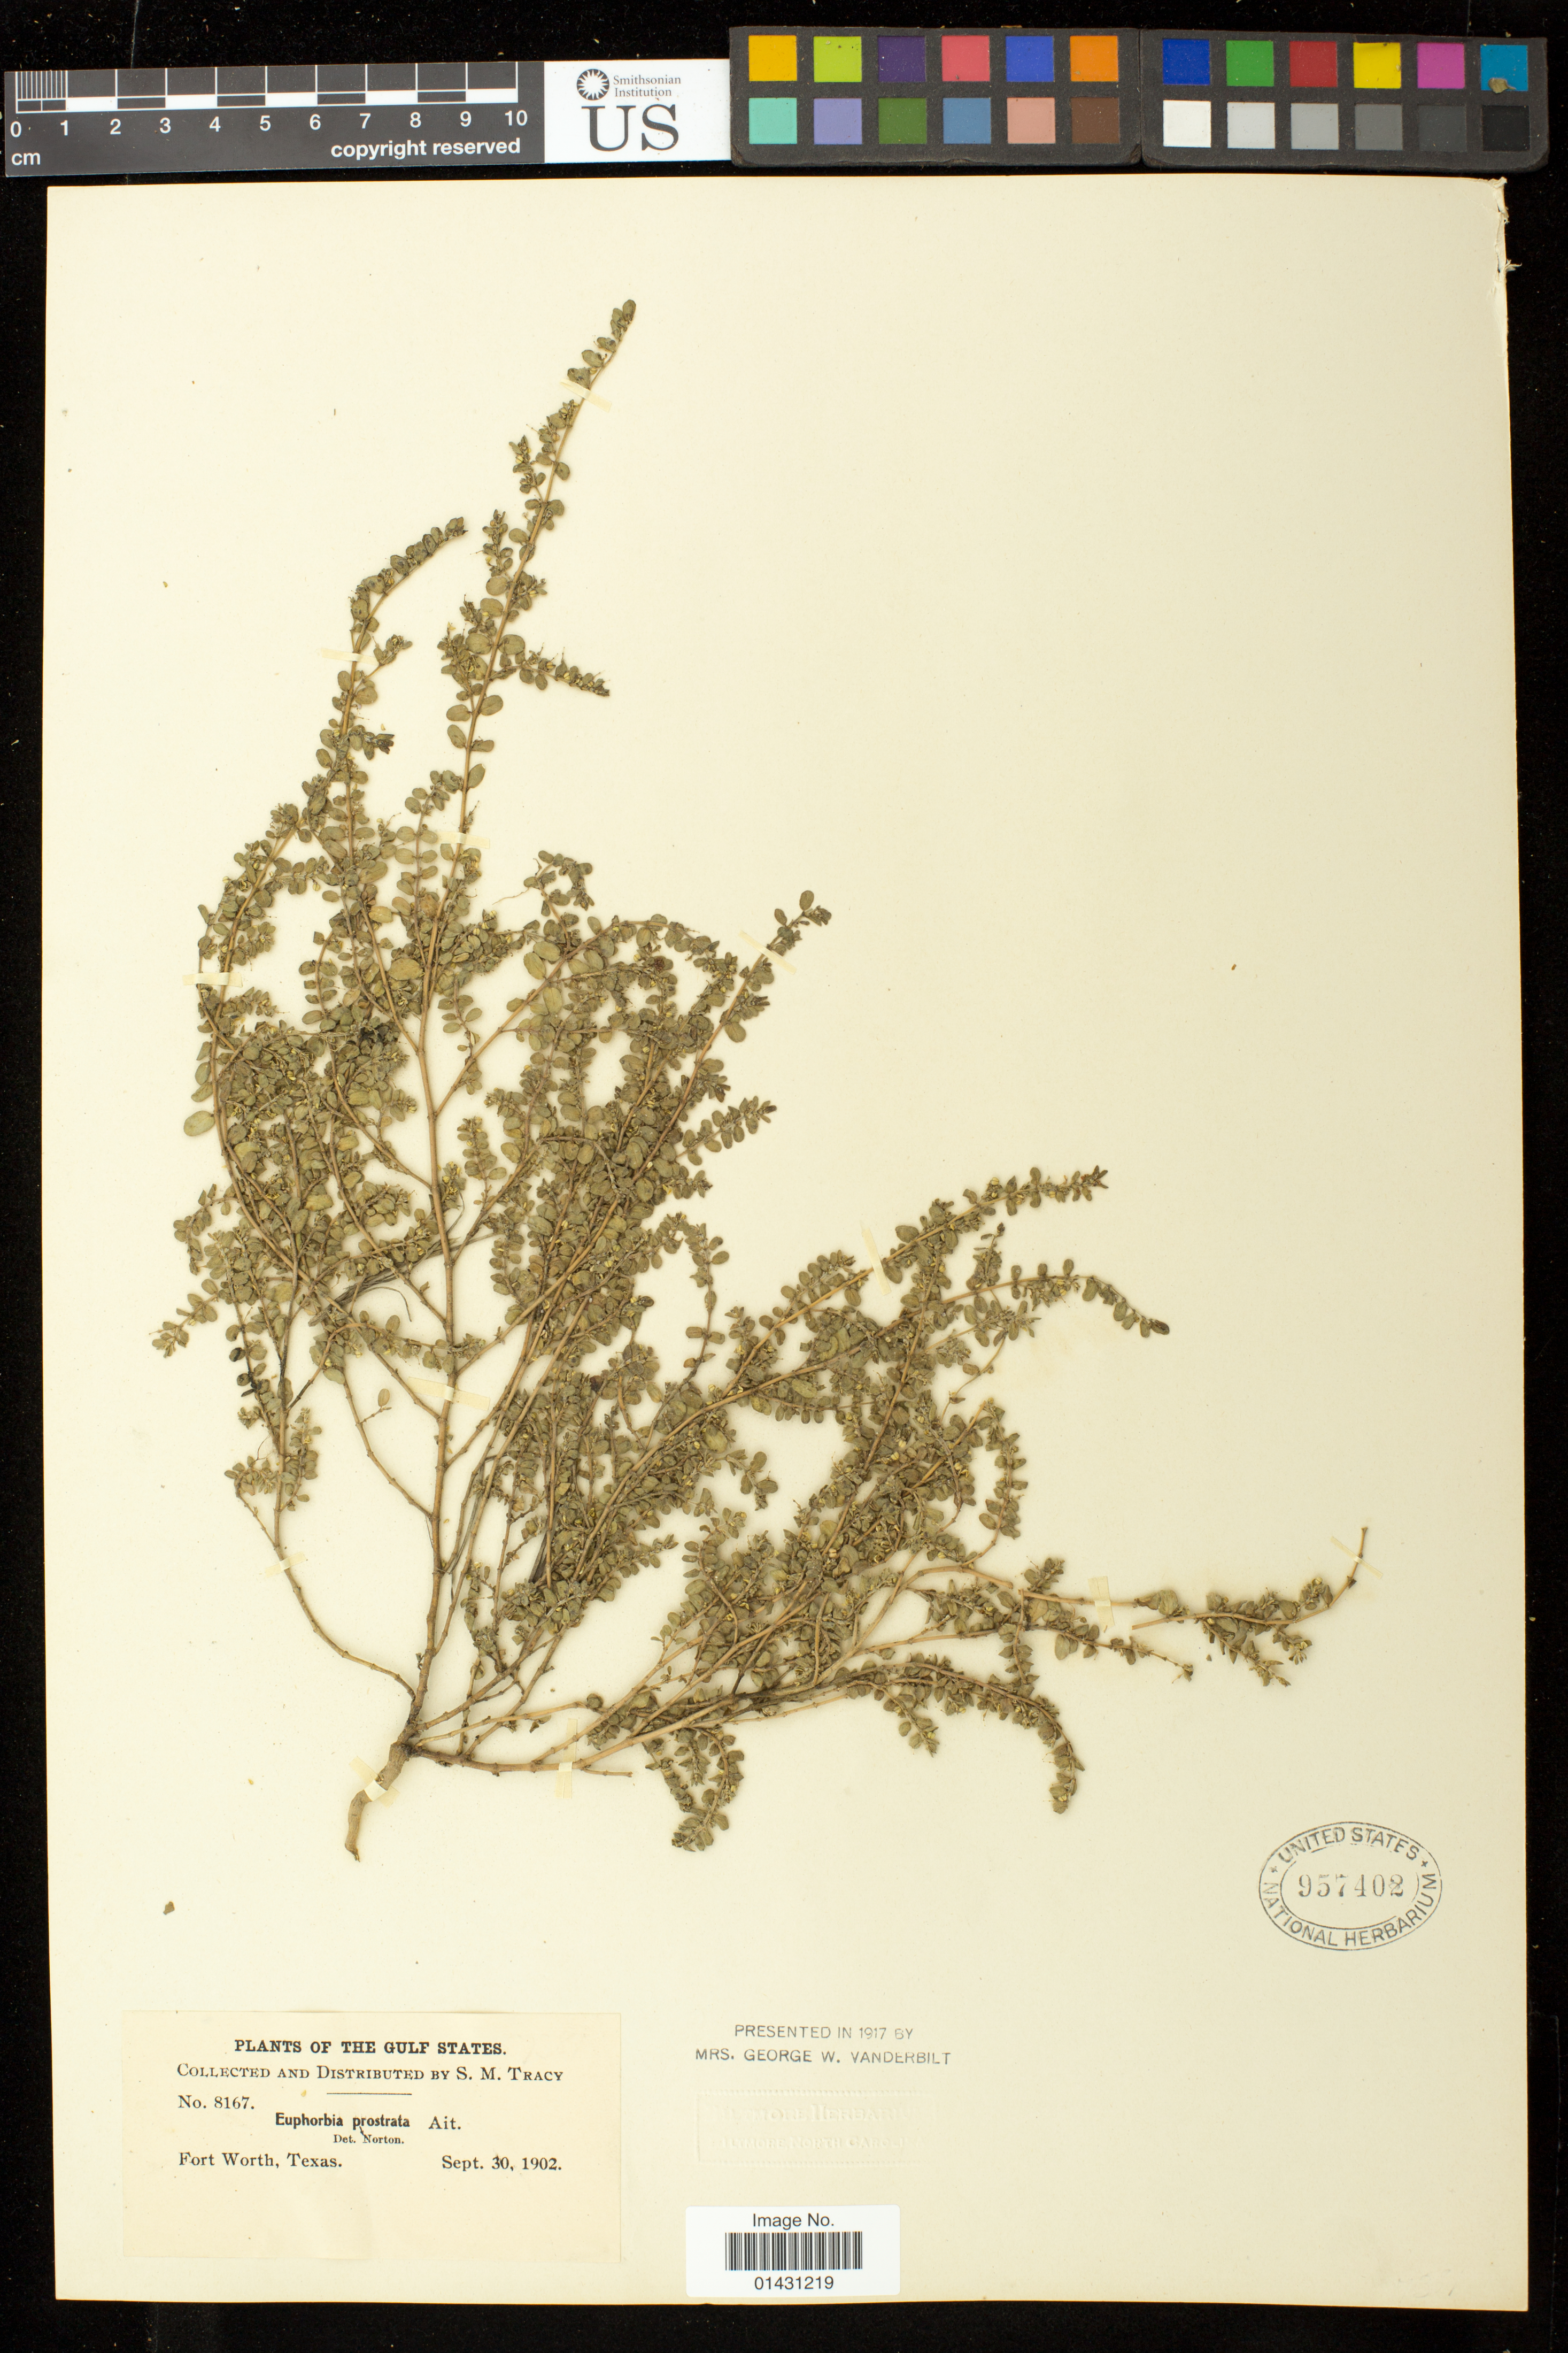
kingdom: Plantae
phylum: Tracheophyta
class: Magnoliopsida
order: Malpighiales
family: Euphorbiaceae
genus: Euphorbia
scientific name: Euphorbia prostrata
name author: Aiton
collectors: S. M. Tracy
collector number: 8167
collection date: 1902-09-30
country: United States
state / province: Texas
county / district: Tarrant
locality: Fort Worth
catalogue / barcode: US 957402